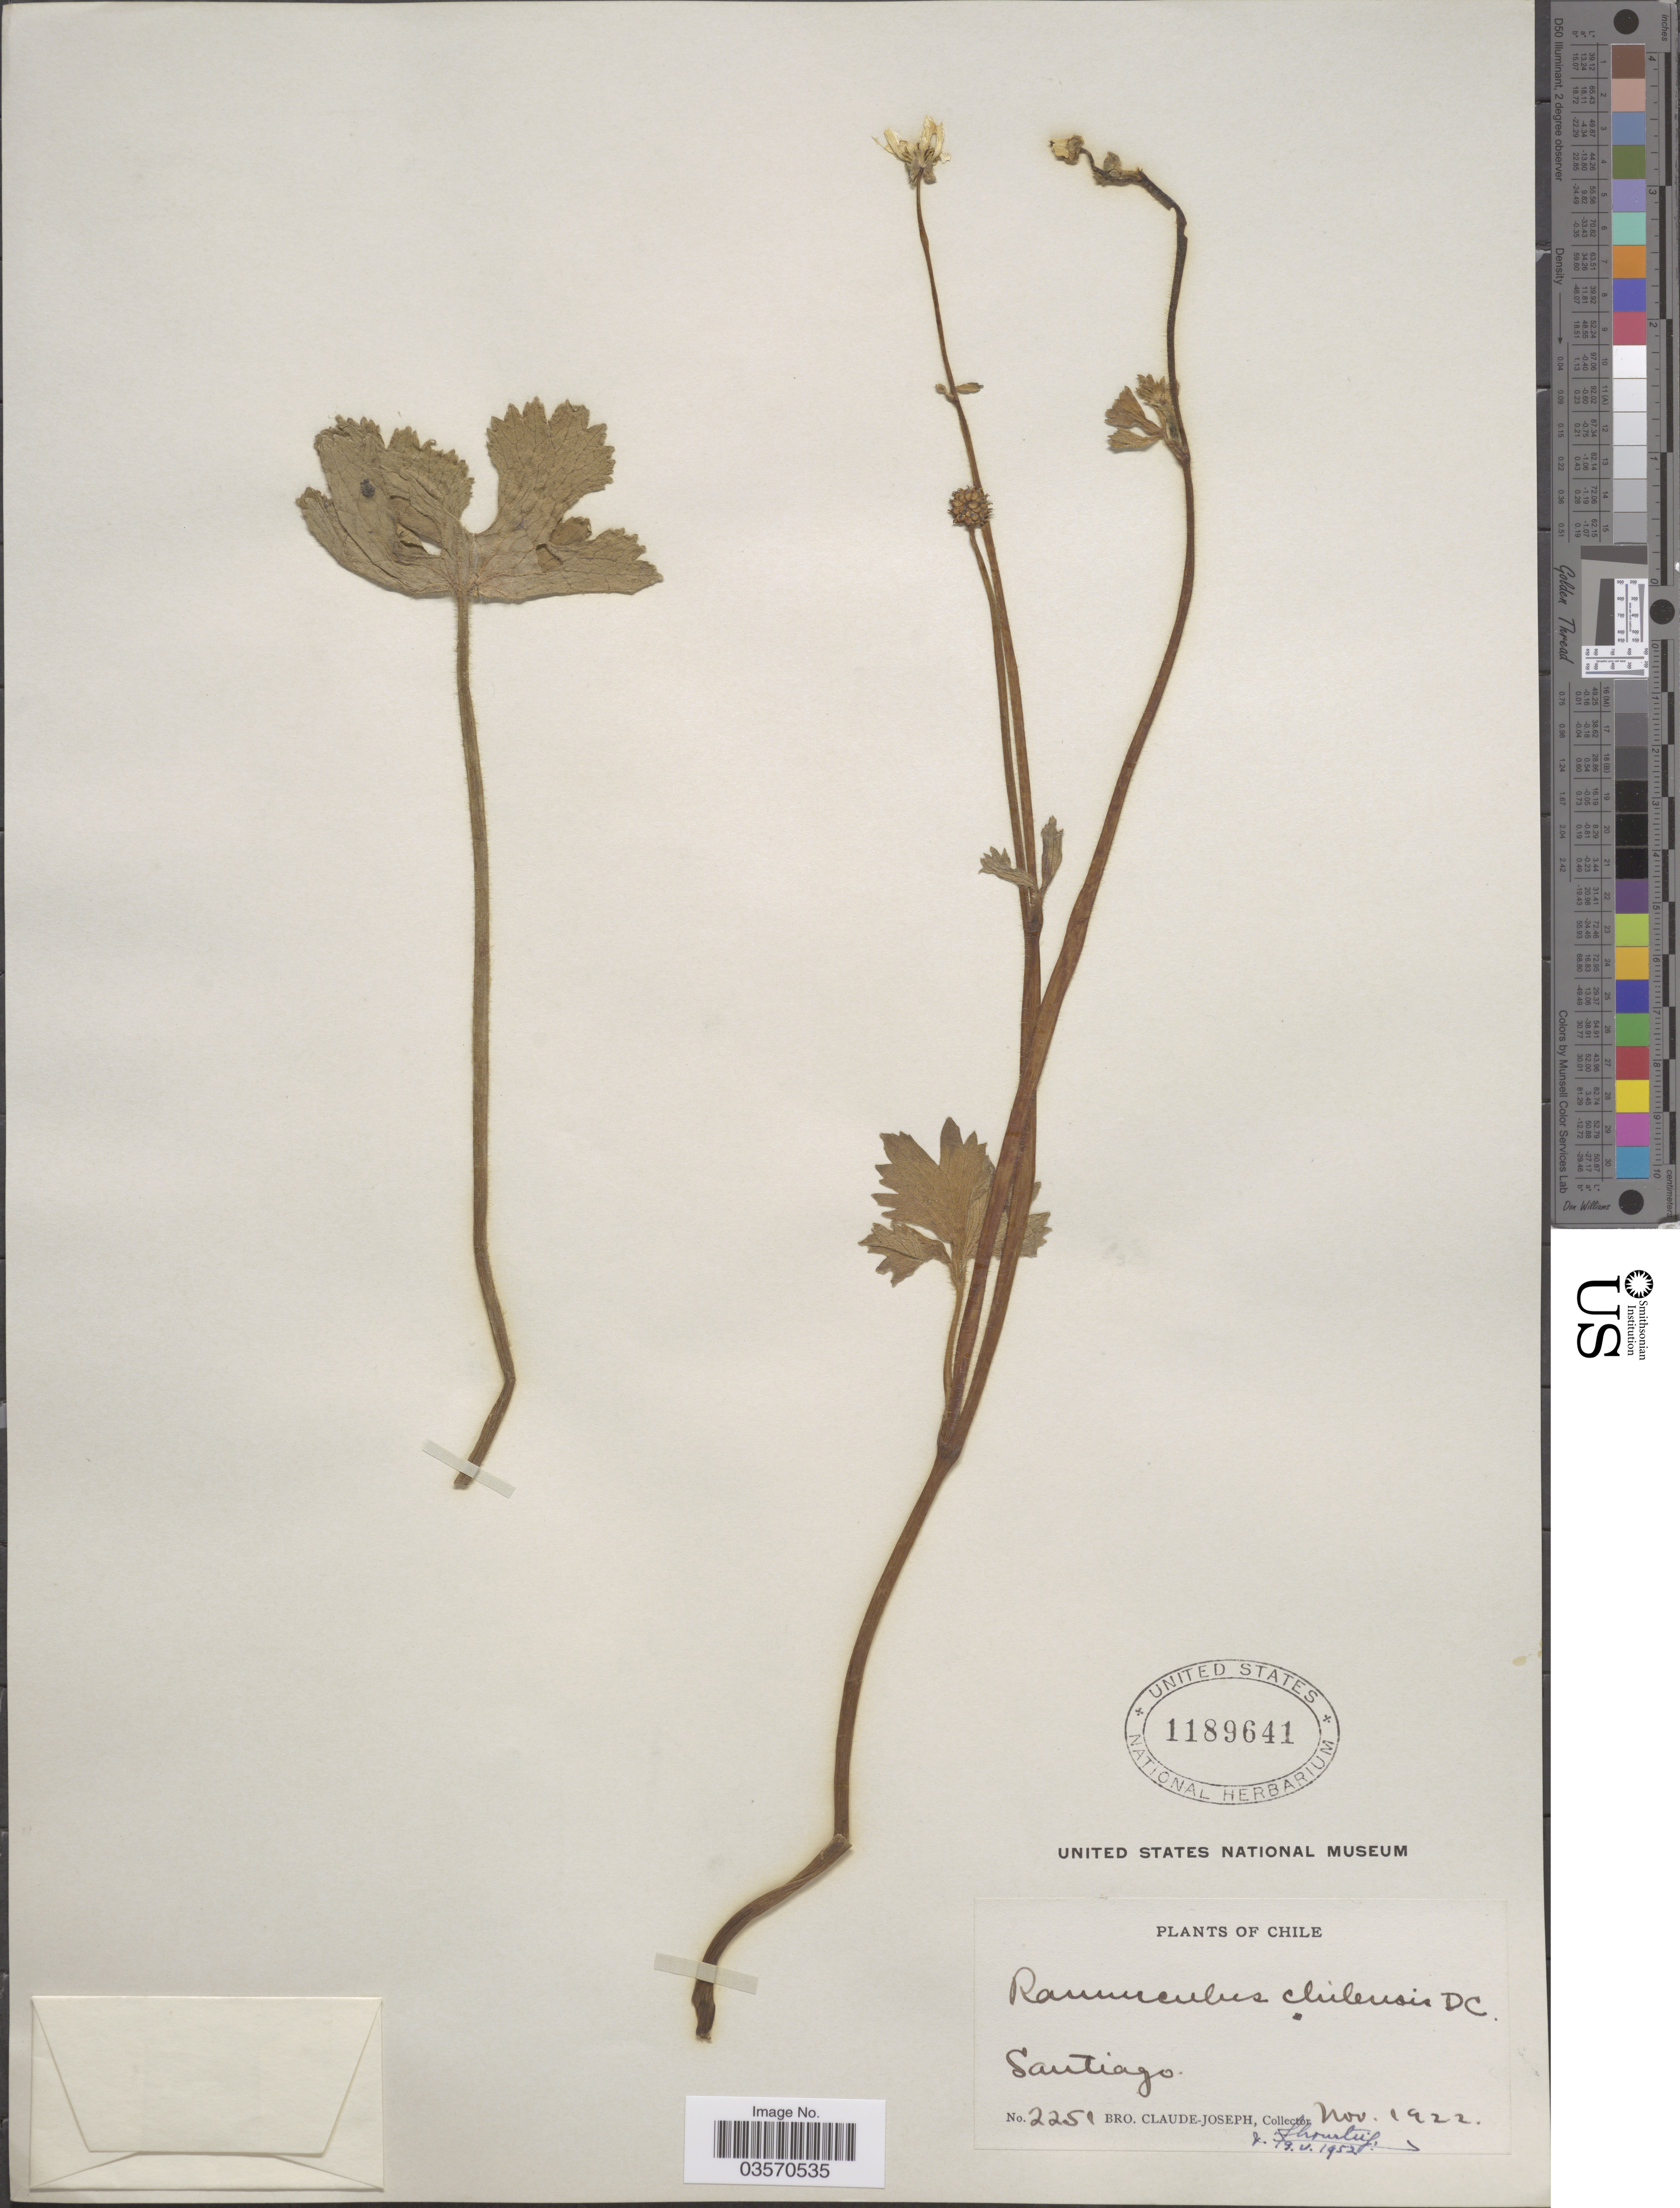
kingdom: Plantae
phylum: Tracheophyta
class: Magnoliopsida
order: Ranunculales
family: Ranunculaceae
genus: Ranunculus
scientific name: Ranunculus chilensis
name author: DC.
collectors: Bro. Claude-Joseph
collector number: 2251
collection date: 1922-11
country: Chile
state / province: Región Metropolitana (RM)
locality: Santiago.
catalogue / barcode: US 1189641